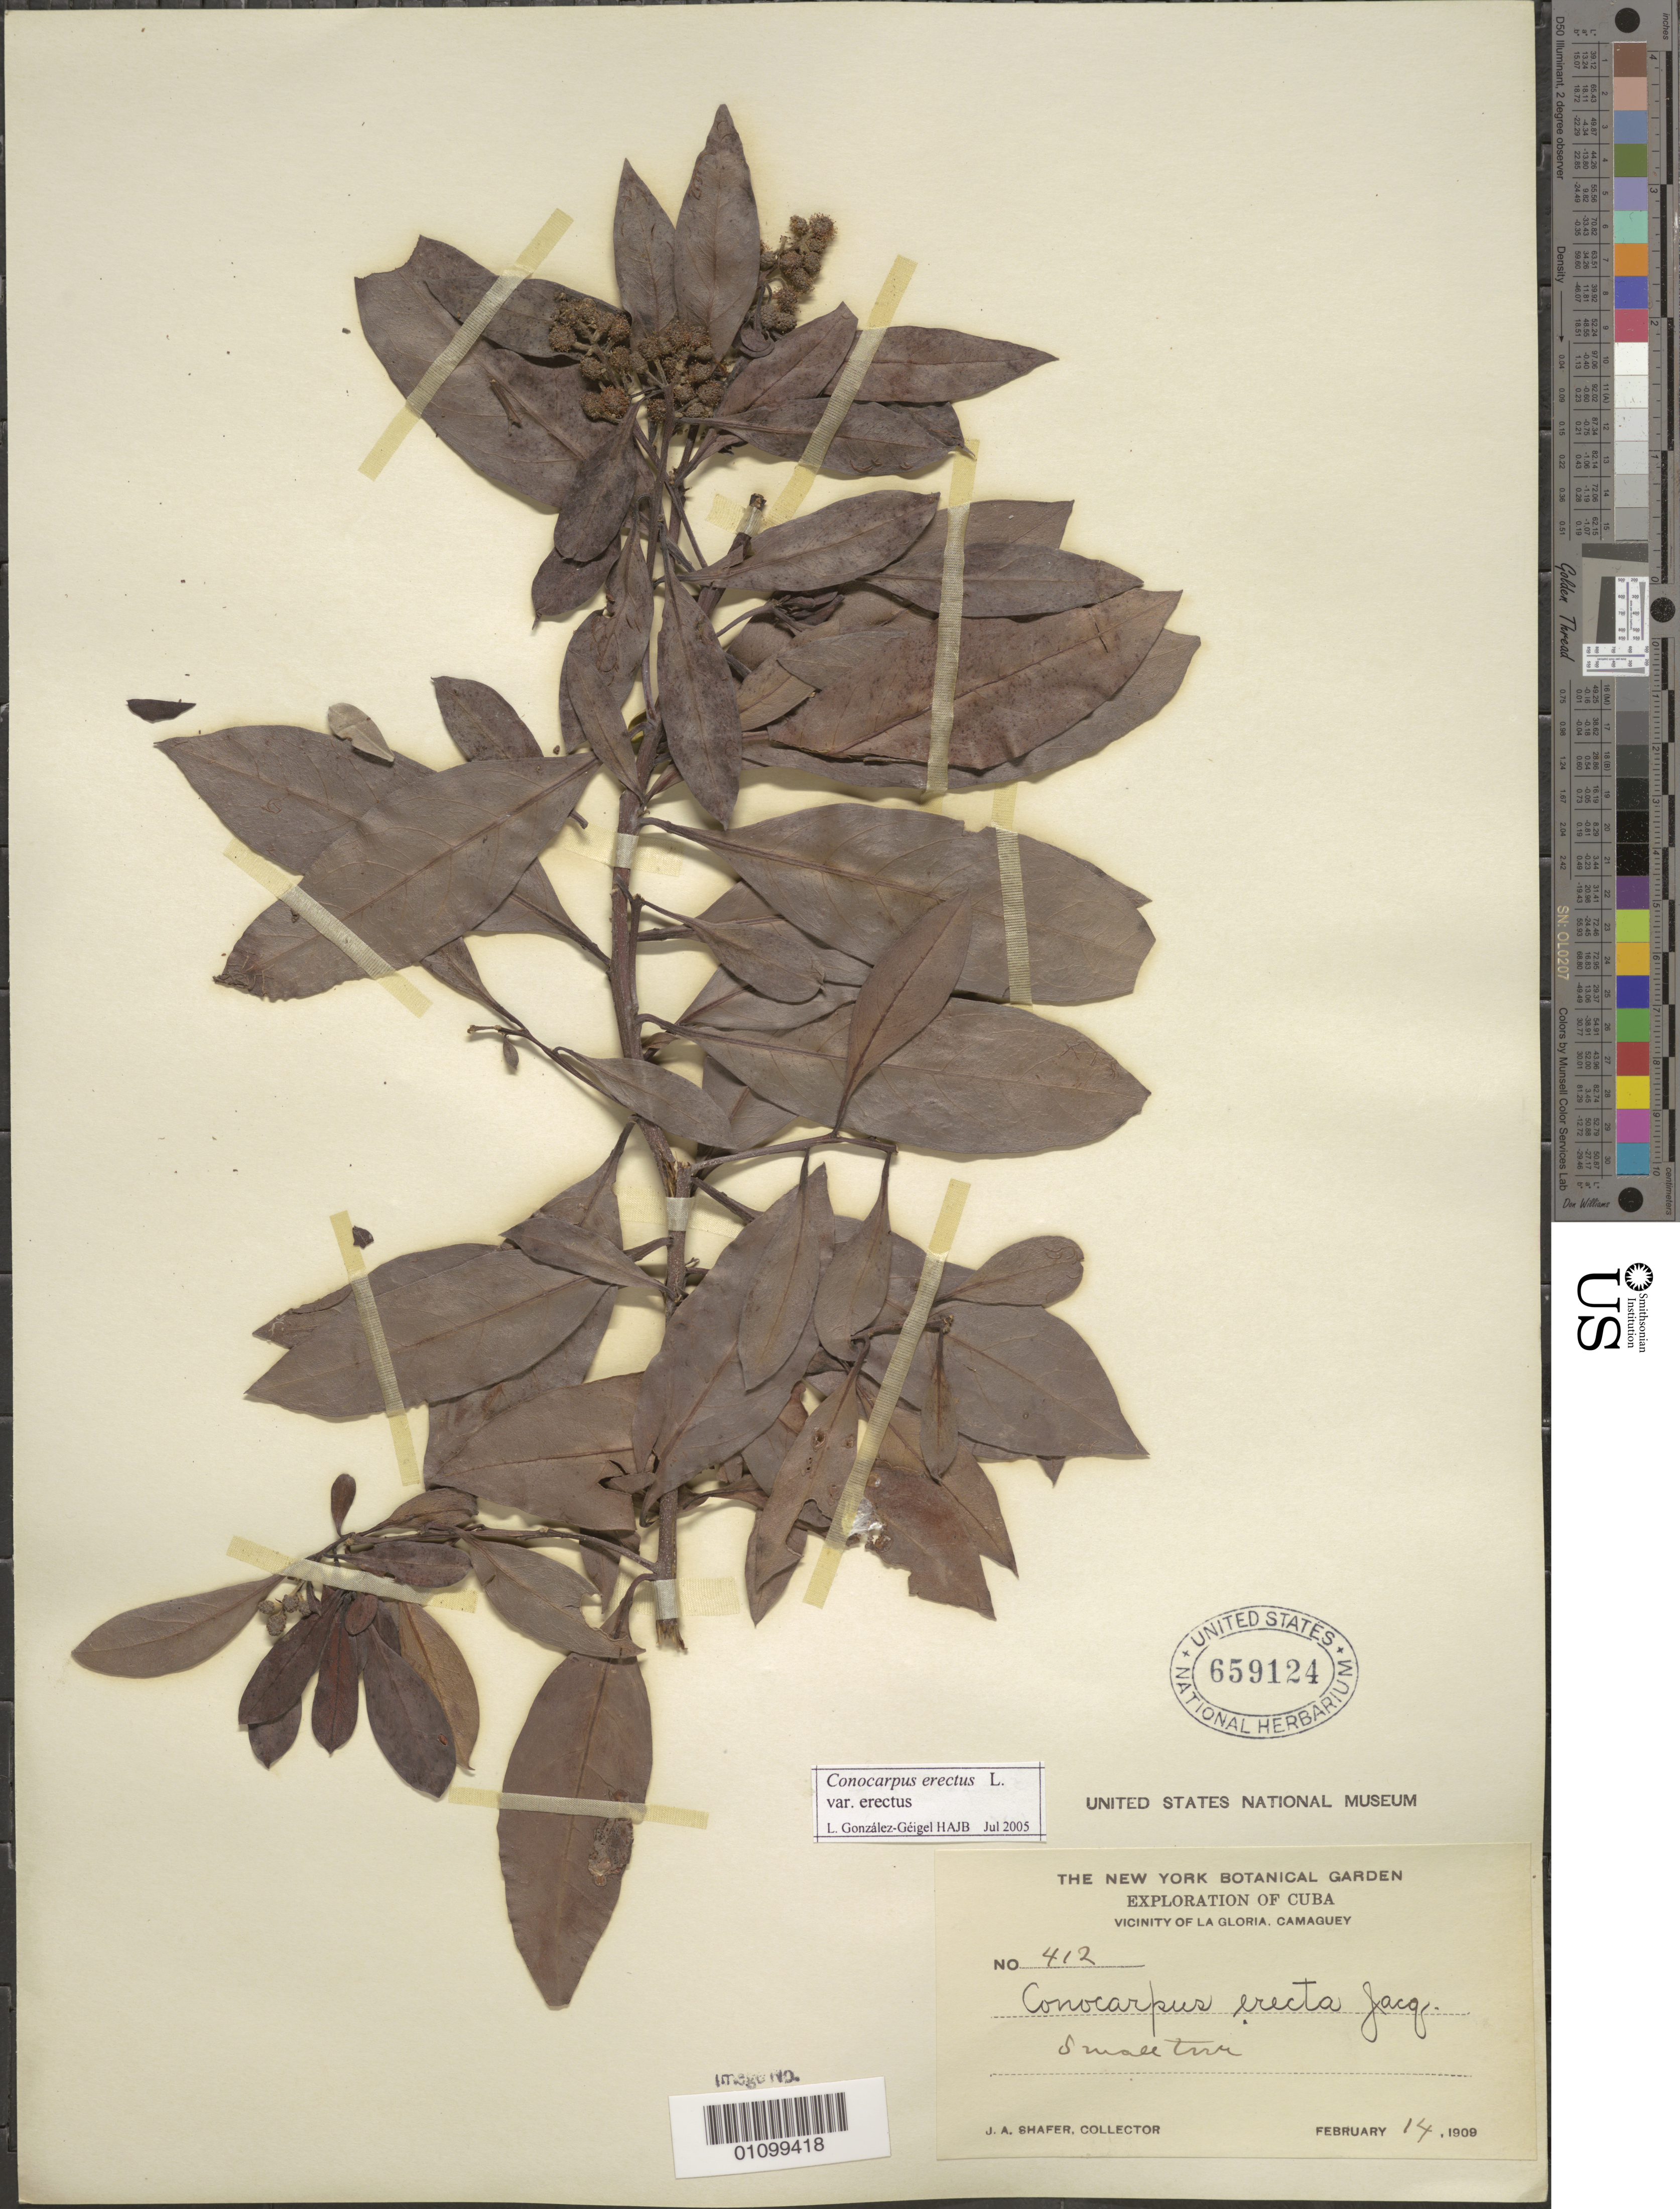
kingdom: Plantae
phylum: Tracheophyta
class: Magnoliopsida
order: Myrtales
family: Combretaceae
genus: Conocarpus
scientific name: Conocarpus erectus var. erectus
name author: L.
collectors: J. A. Shafer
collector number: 412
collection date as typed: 14 Feb 1909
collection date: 1909-02-14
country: Cuba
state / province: Camagüey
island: Cuba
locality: Vicinity of La Gloria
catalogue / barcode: US 659124